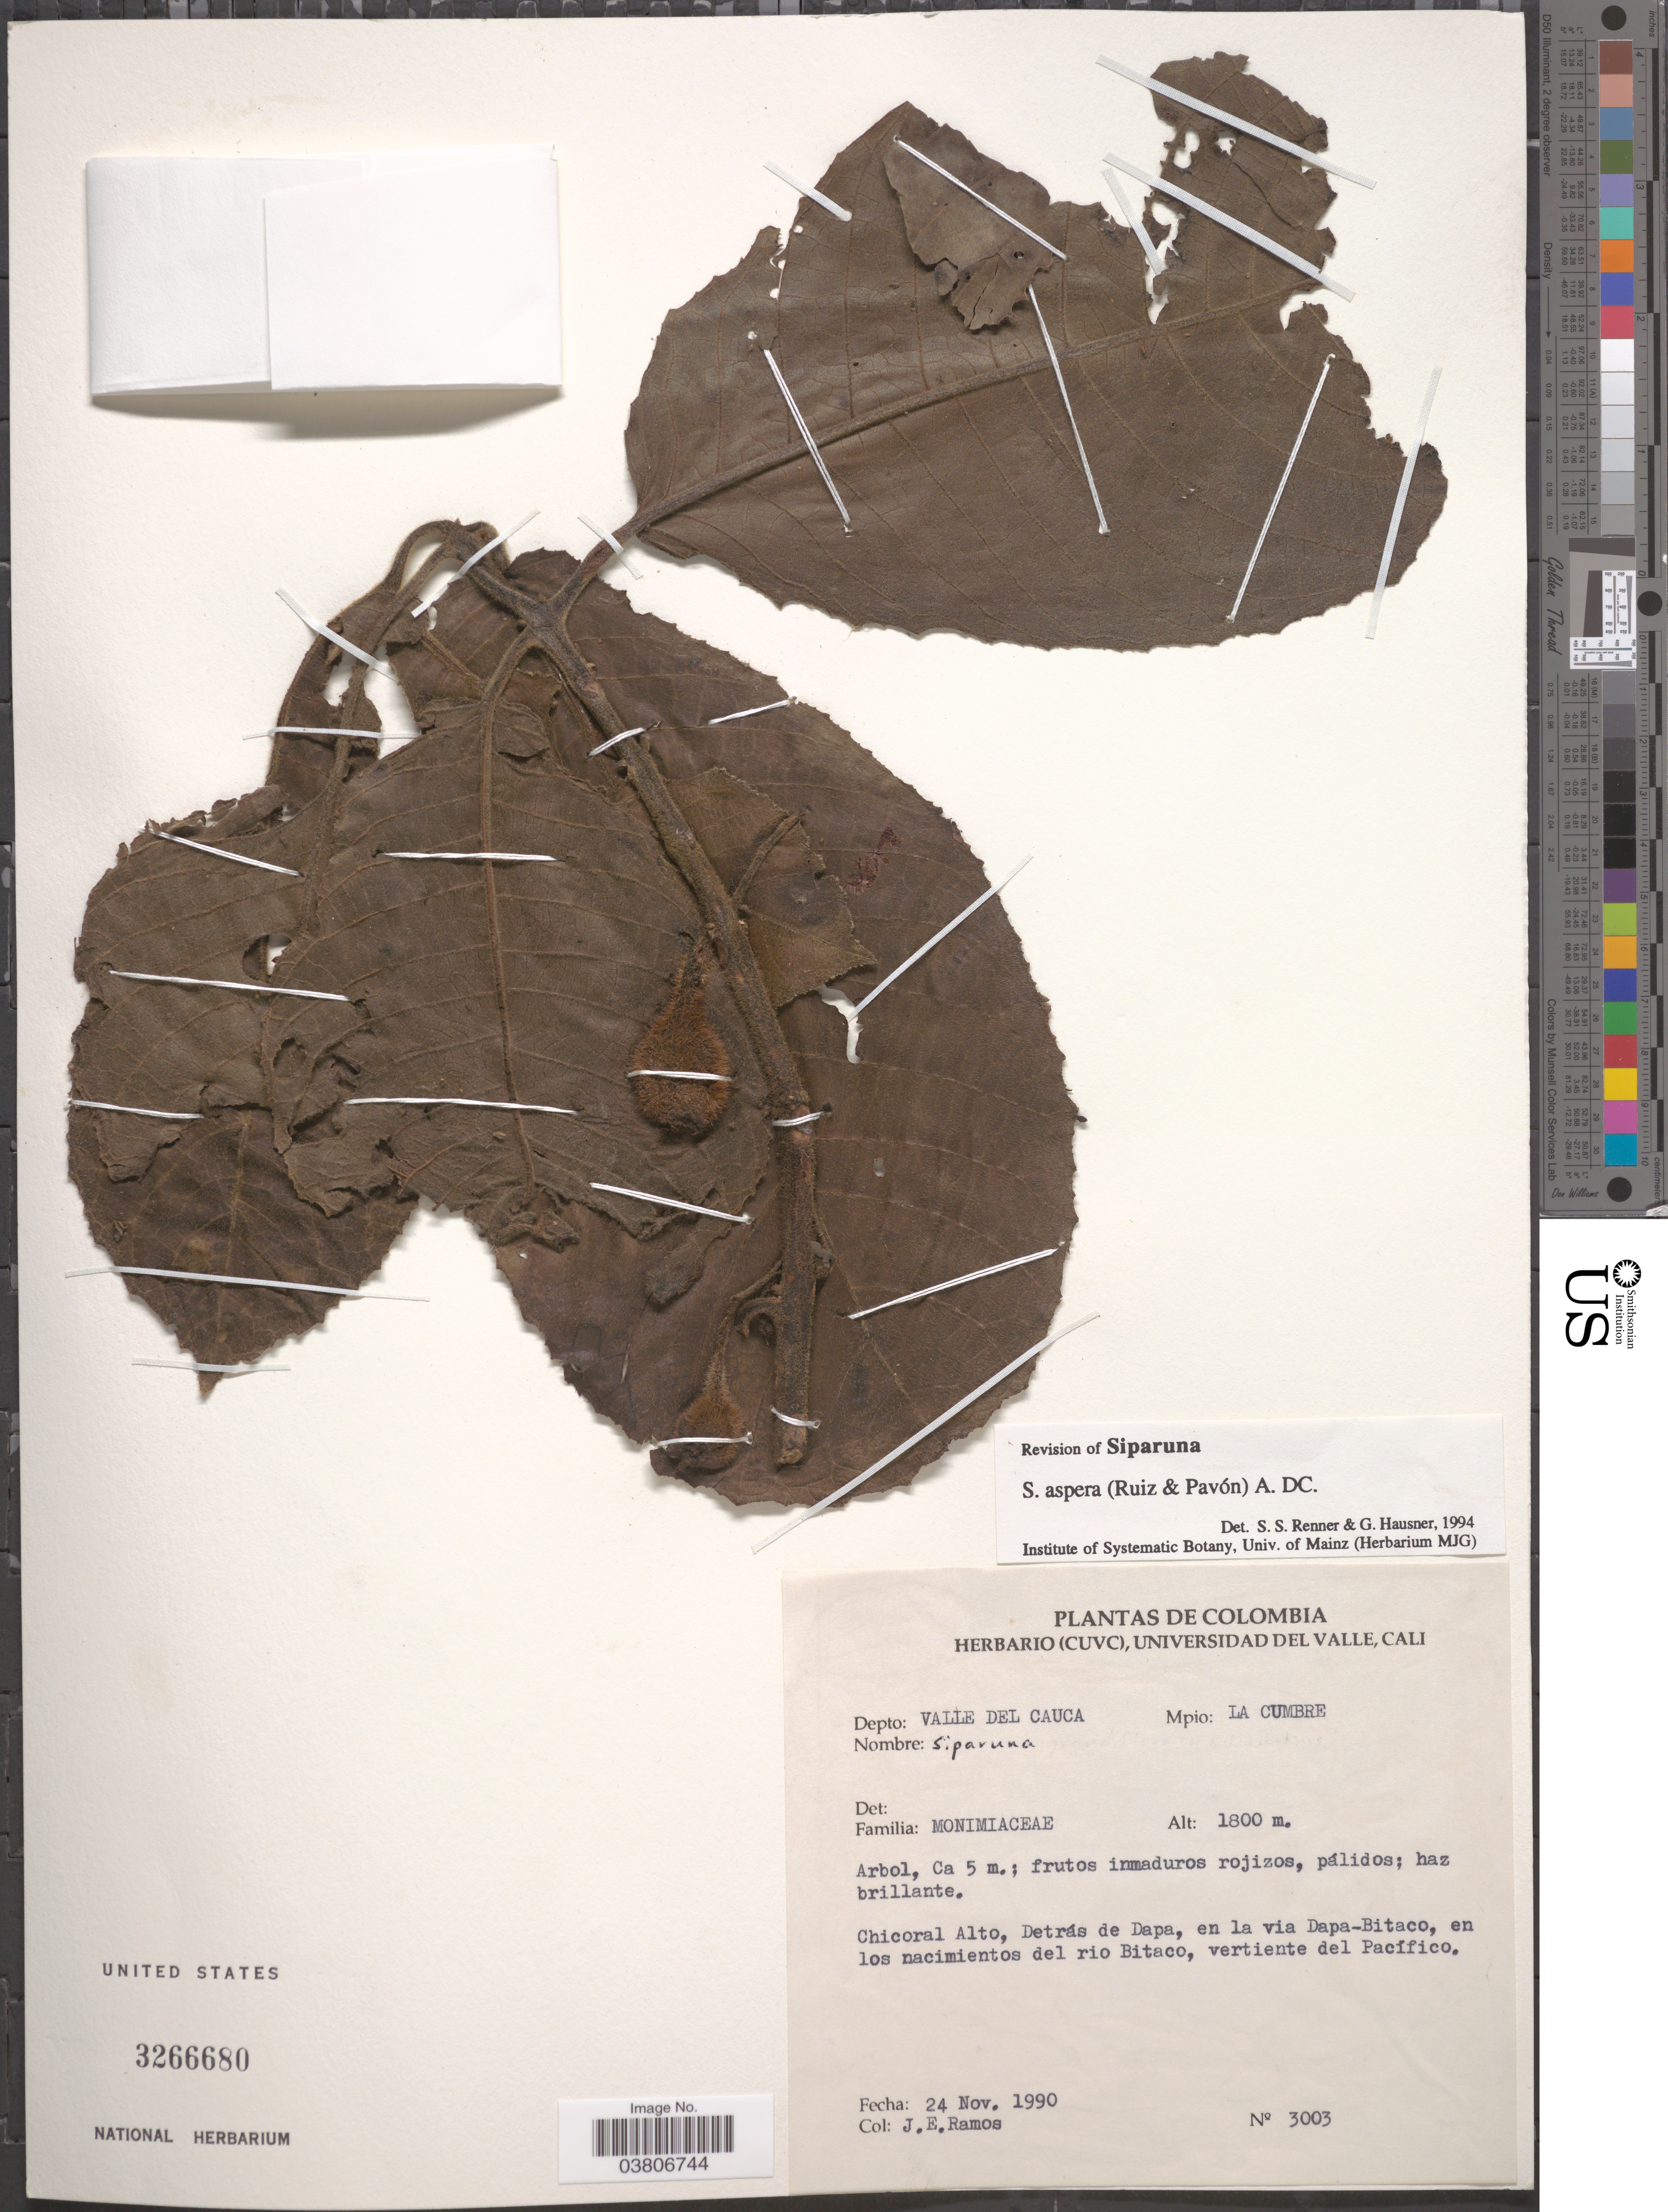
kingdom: Plantae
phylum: Tracheophyta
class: Magnoliopsida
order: Laurales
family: Siparunaceae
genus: Siparuna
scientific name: Siparuna aspera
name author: (Ruiz & Pav.) A. DC.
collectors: J. E. Ramos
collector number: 3003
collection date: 1990-11-24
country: Colombia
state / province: Valle del Cauca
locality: Depto: Valle del Cauca Mpio: La Cumbre. Chicoral Alto, Detrás de Dapa, en la via Dapa-Bitaco, en los nacimientos del rio Bitaco, vertiente del Pacífico.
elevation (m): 1800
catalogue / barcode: US 3266680